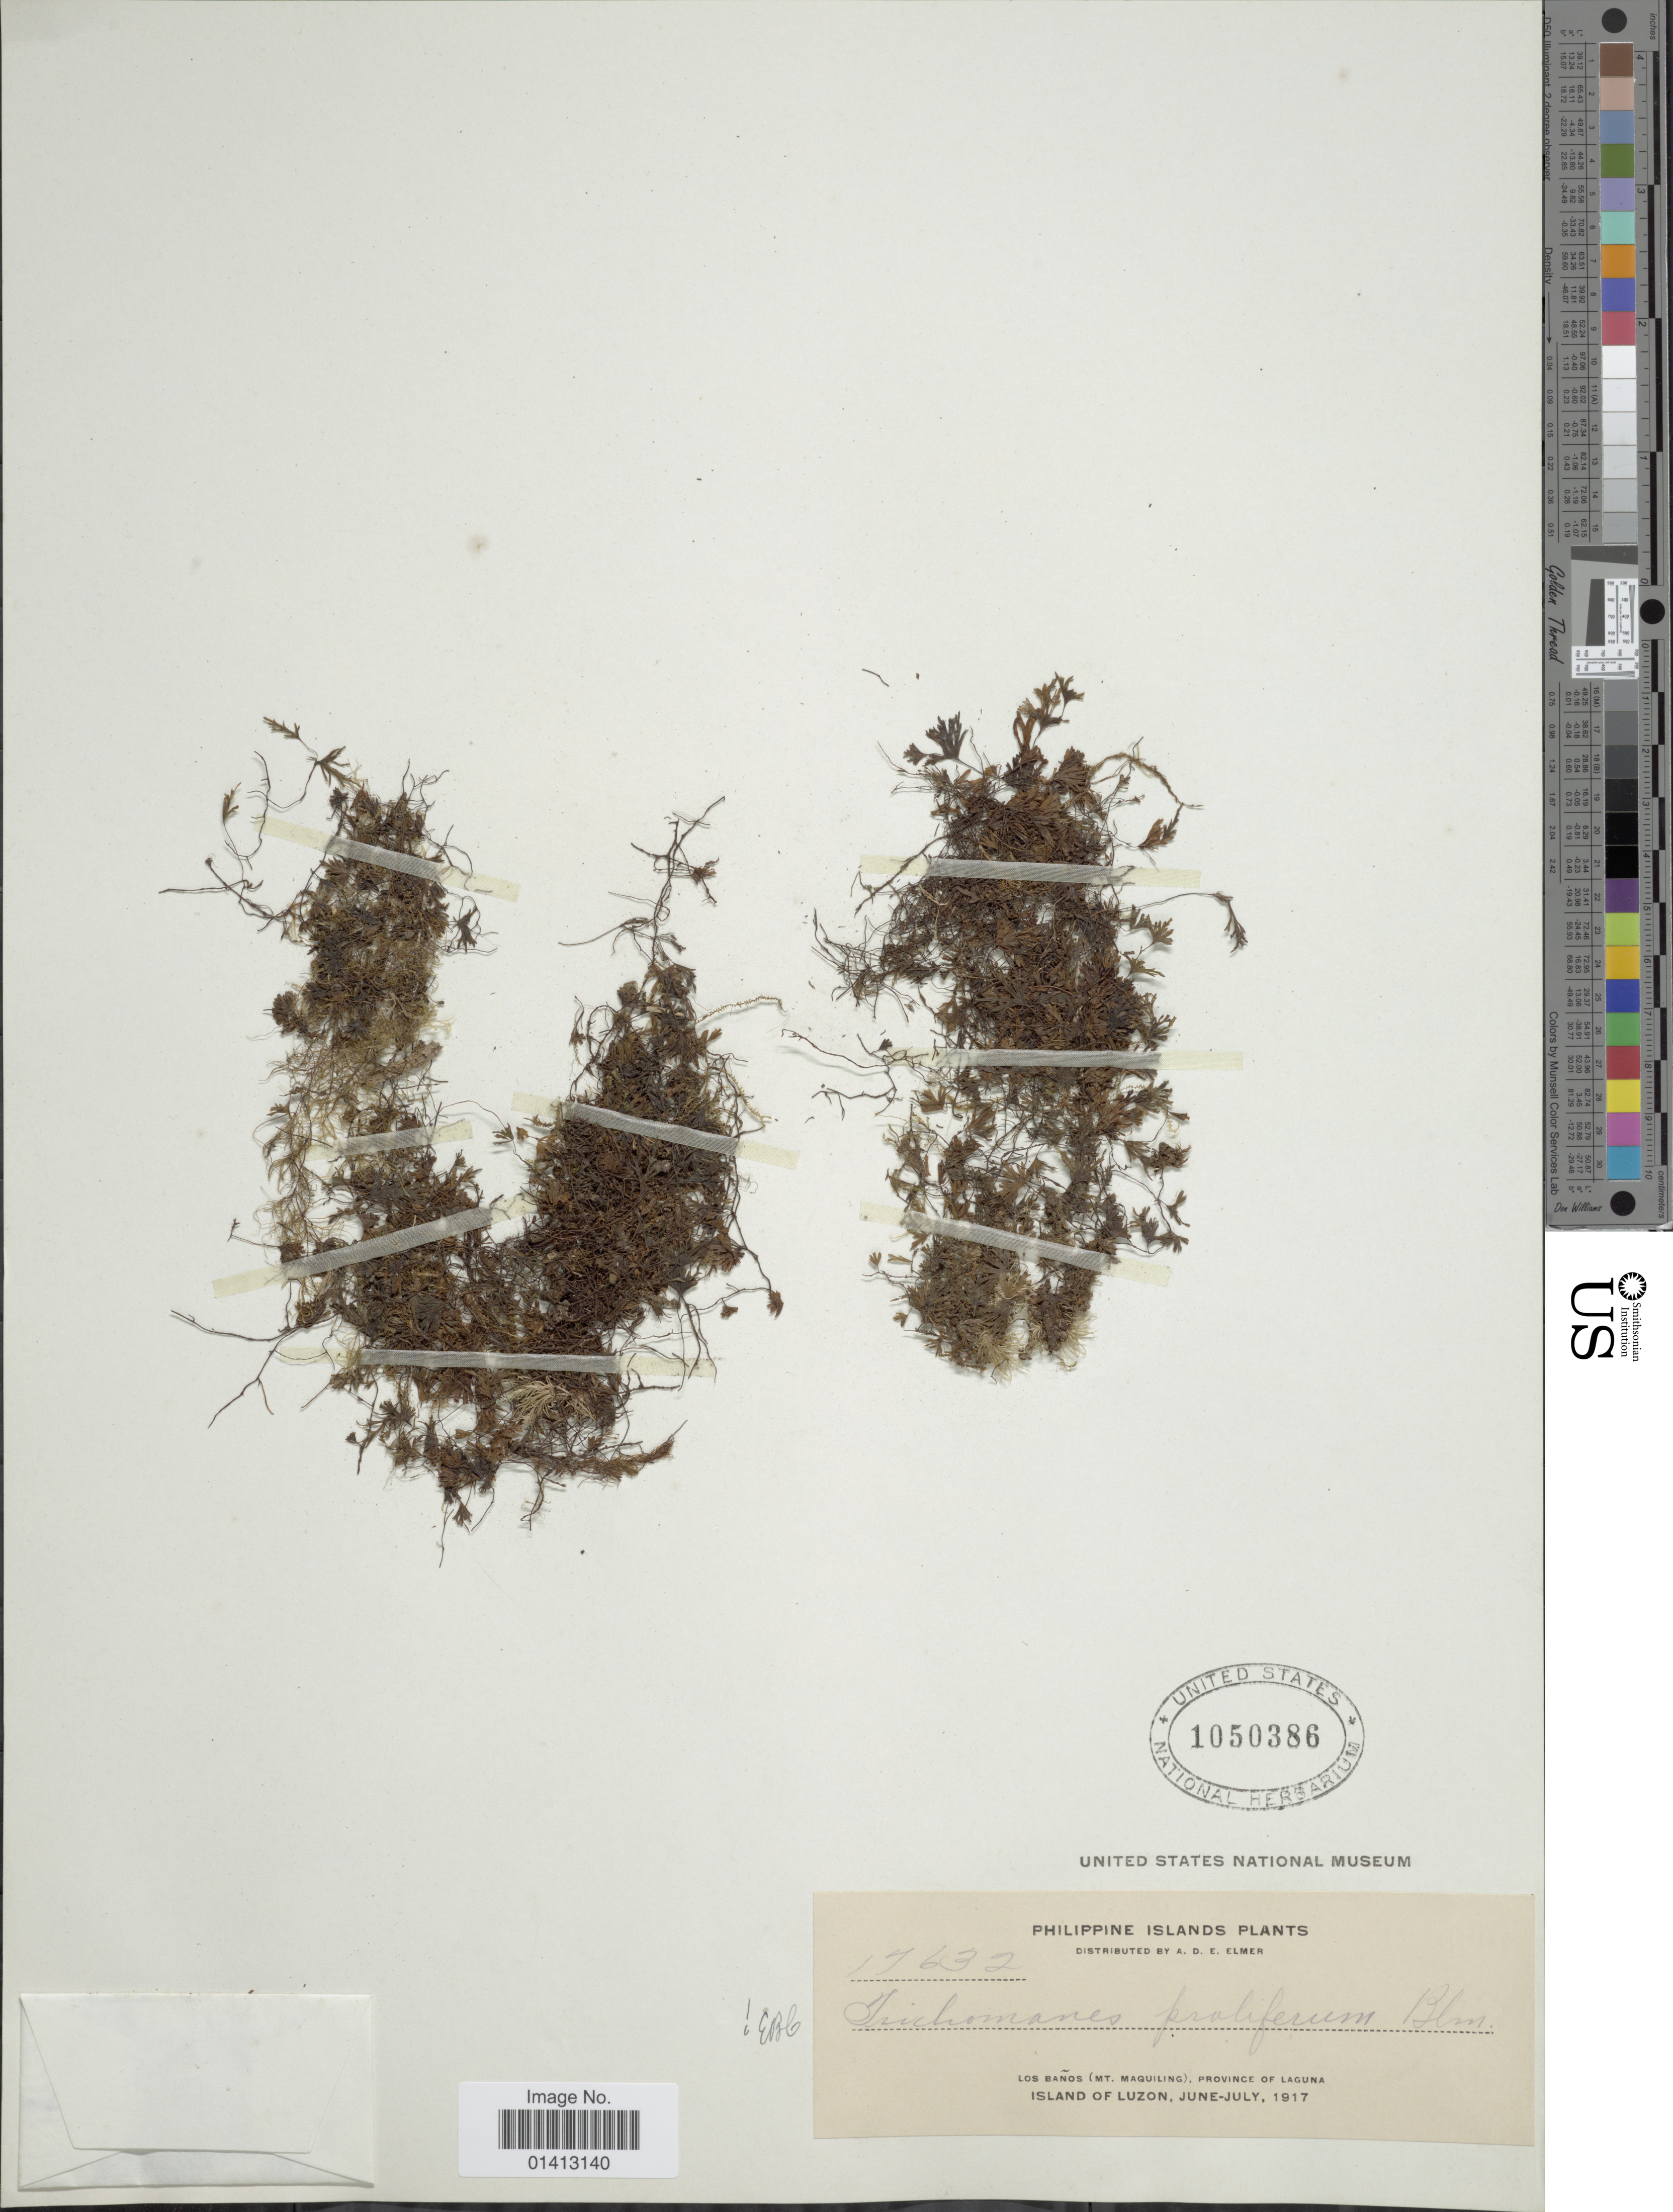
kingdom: Plantae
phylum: Tracheophyta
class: Polypodiopsida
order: Hymenophyllales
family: Hymenophyllaceae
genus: Crepidomanes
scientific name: Crepidomanes minutum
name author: (Blume) K. Iwats.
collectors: A. D. E. Elmer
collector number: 17632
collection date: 1917-06/1917-07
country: Philippines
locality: Los Baños (mt Maquling), Province of Laguna, Island of Luzon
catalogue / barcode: US 1050386